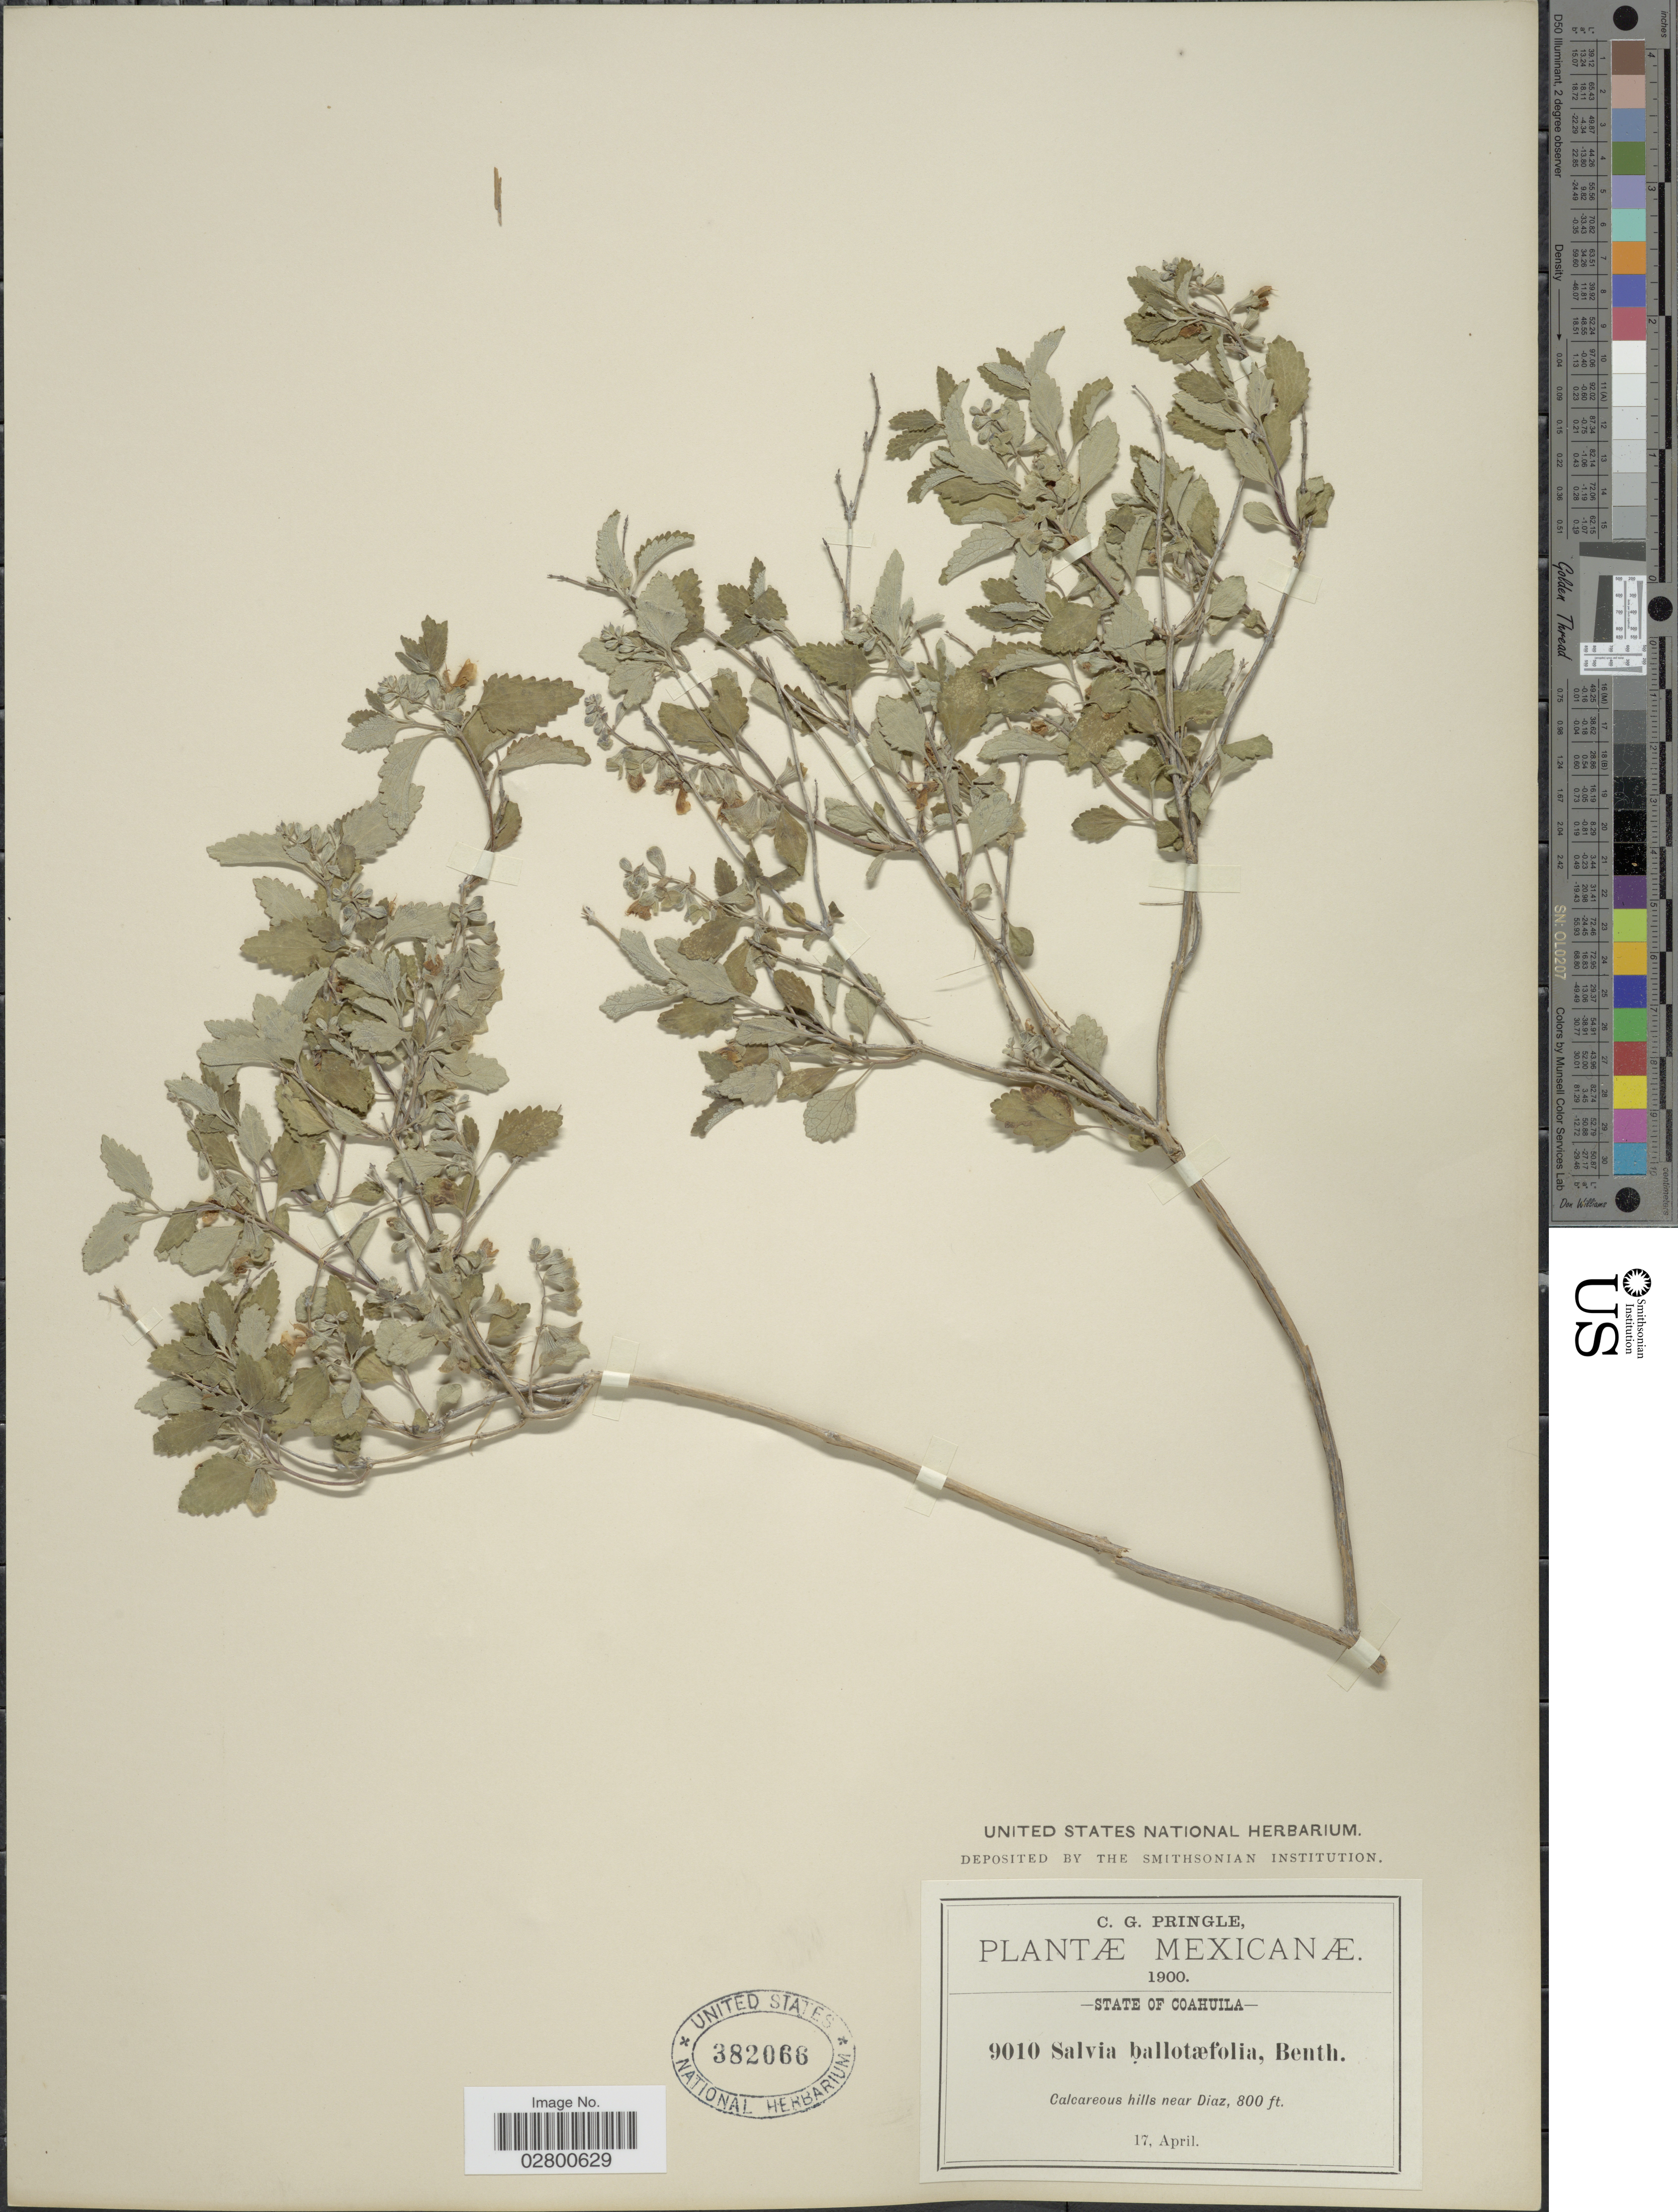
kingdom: Plantae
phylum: Tracheophyta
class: Magnoliopsida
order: Lamiales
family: Lamiaceae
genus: Salvia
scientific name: Salvia ballotiflora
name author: Benth.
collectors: C. G. Pringle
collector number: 9010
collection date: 1900-04-17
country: Mexico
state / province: Coahuila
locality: Calcareous hills near Diaz.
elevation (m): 244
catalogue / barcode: US 382066